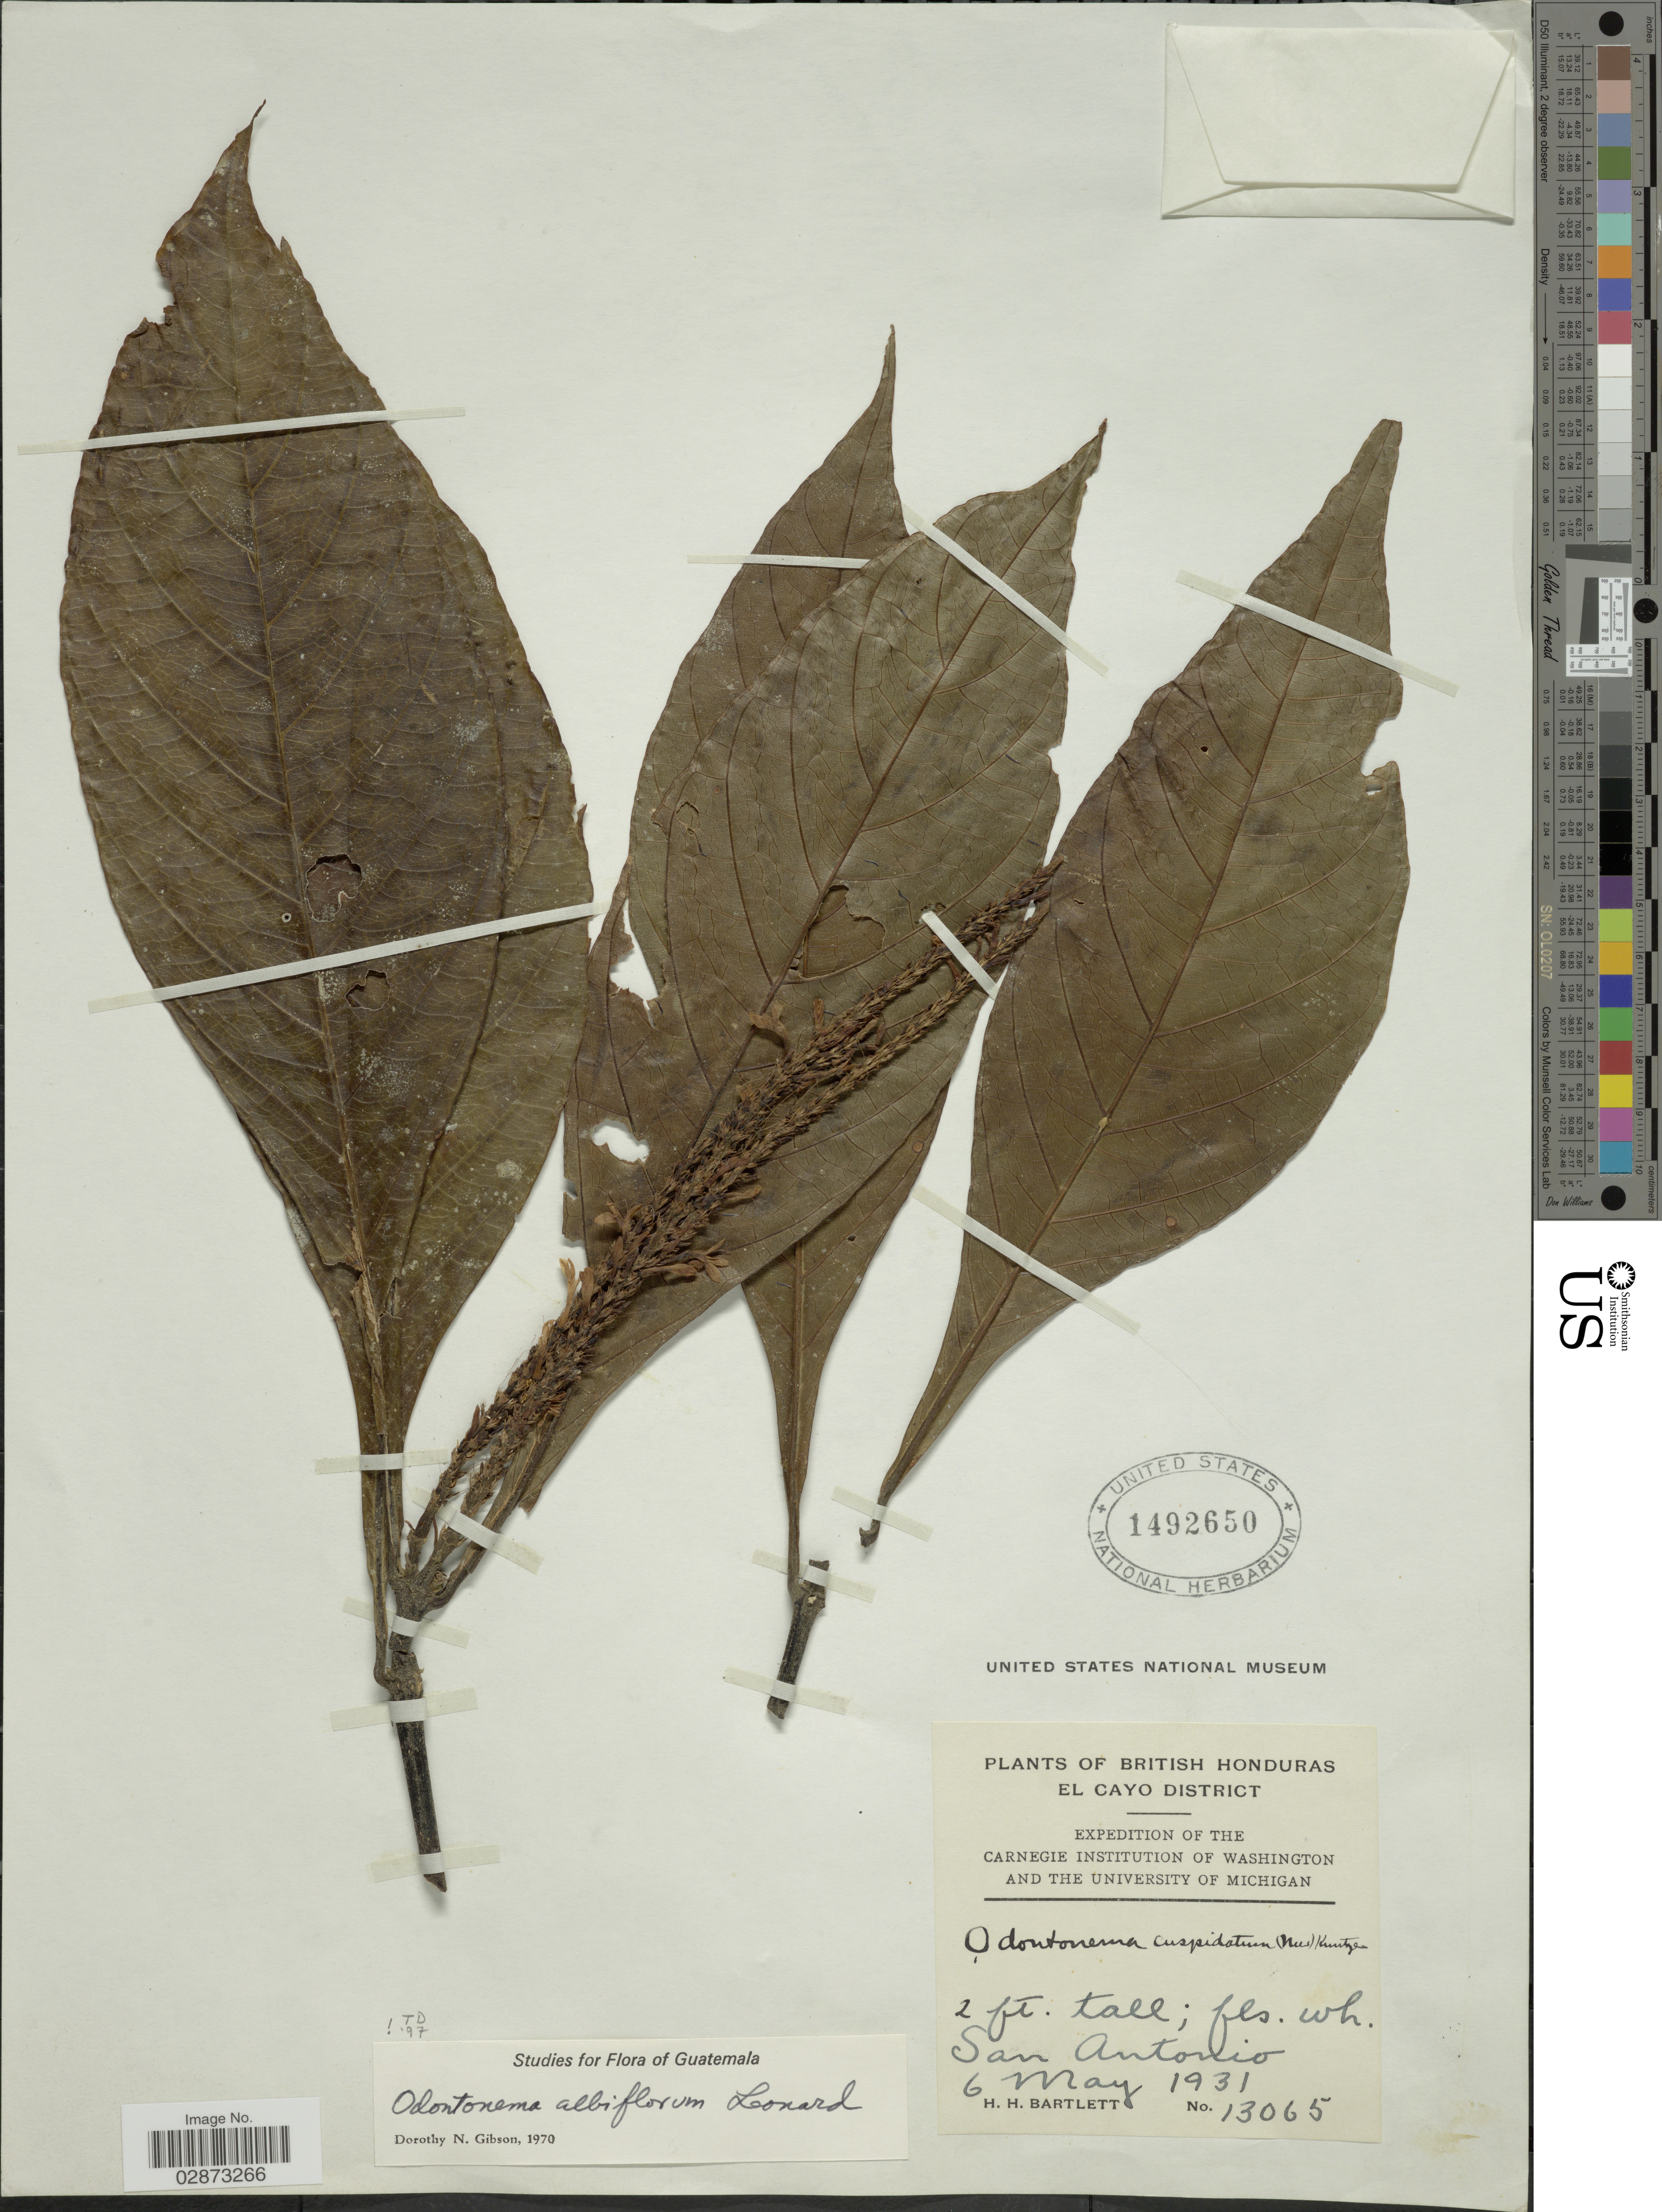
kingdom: Plantae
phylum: Tracheophyta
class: Magnoliopsida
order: Lamiales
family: Acanthaceae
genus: Odontonema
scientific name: Odontonema albiflorum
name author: Leonard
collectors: H. H. Bartlett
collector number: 13065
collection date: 1931-05-06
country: Belize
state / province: Cayo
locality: British Honduras. San Antonio.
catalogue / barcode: US 1492650